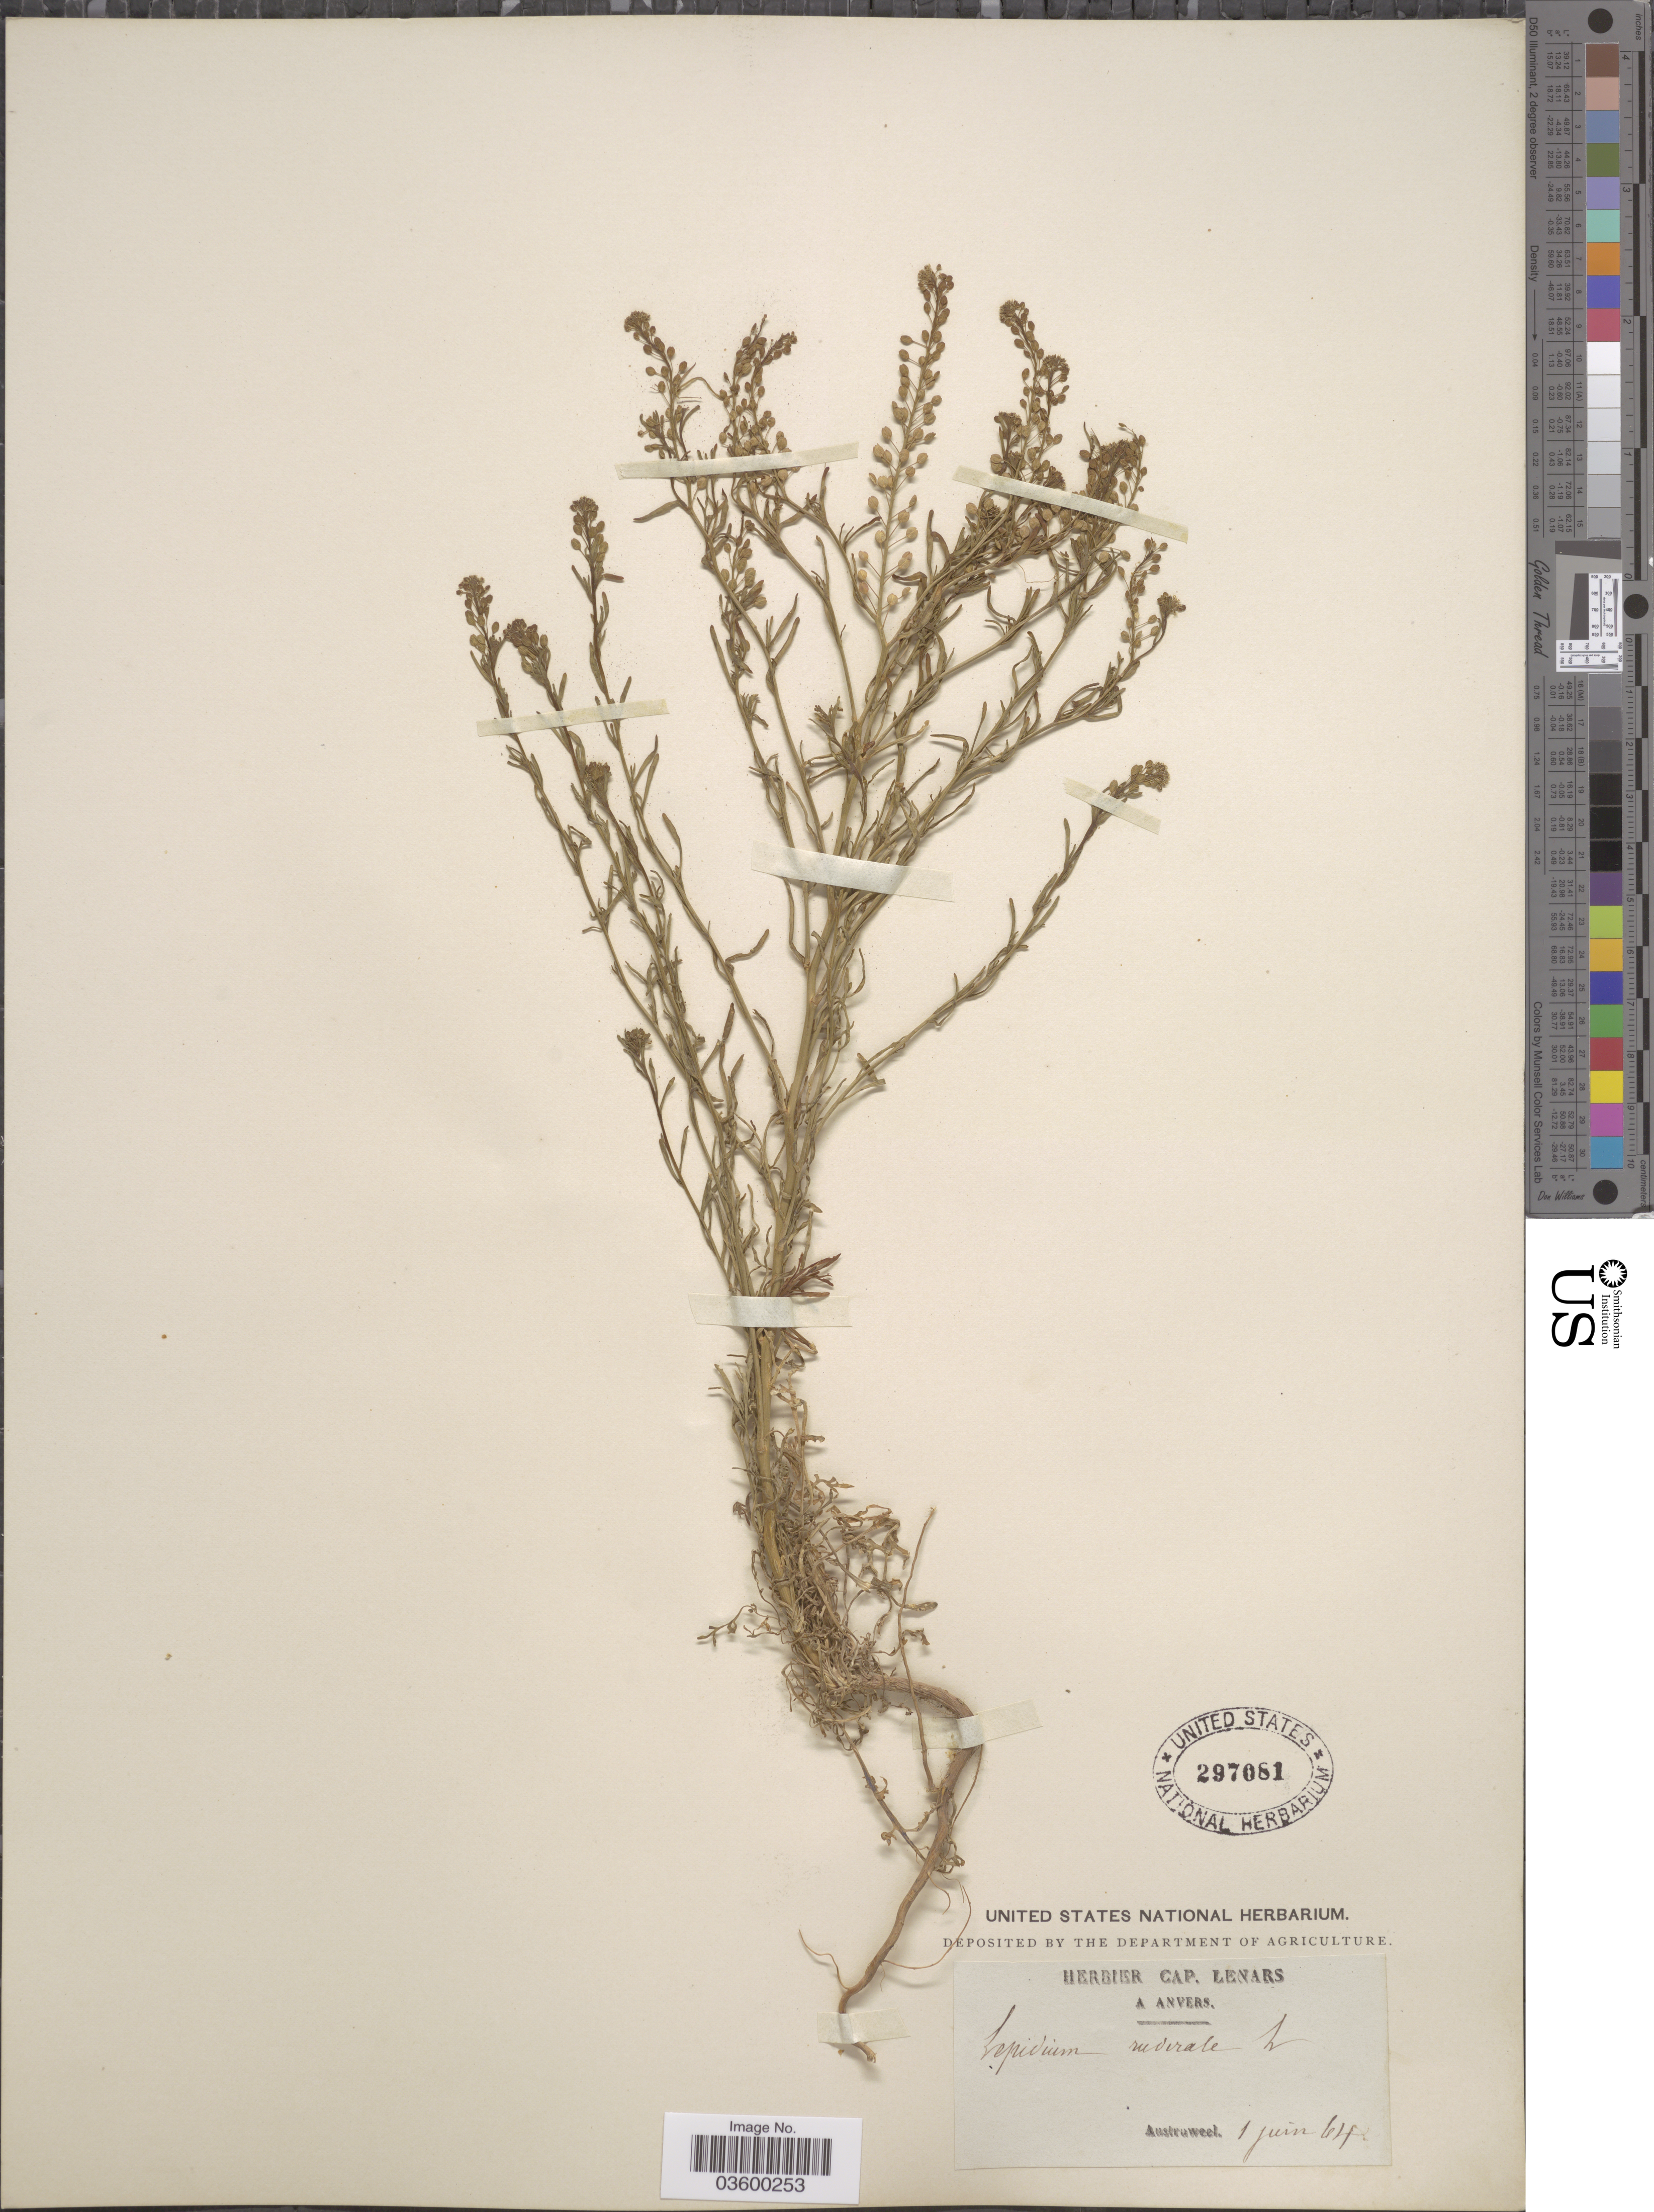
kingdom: Plantae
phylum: Tracheophyta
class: Magnoliopsida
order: Brassicales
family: Brassicaceae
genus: Lepidium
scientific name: Lepidium ruderale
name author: Burm. f.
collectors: A. Anvers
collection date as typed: Transcribed d/m/y: 1/6/64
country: Belgium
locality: Austruweel.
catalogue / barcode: US 297081